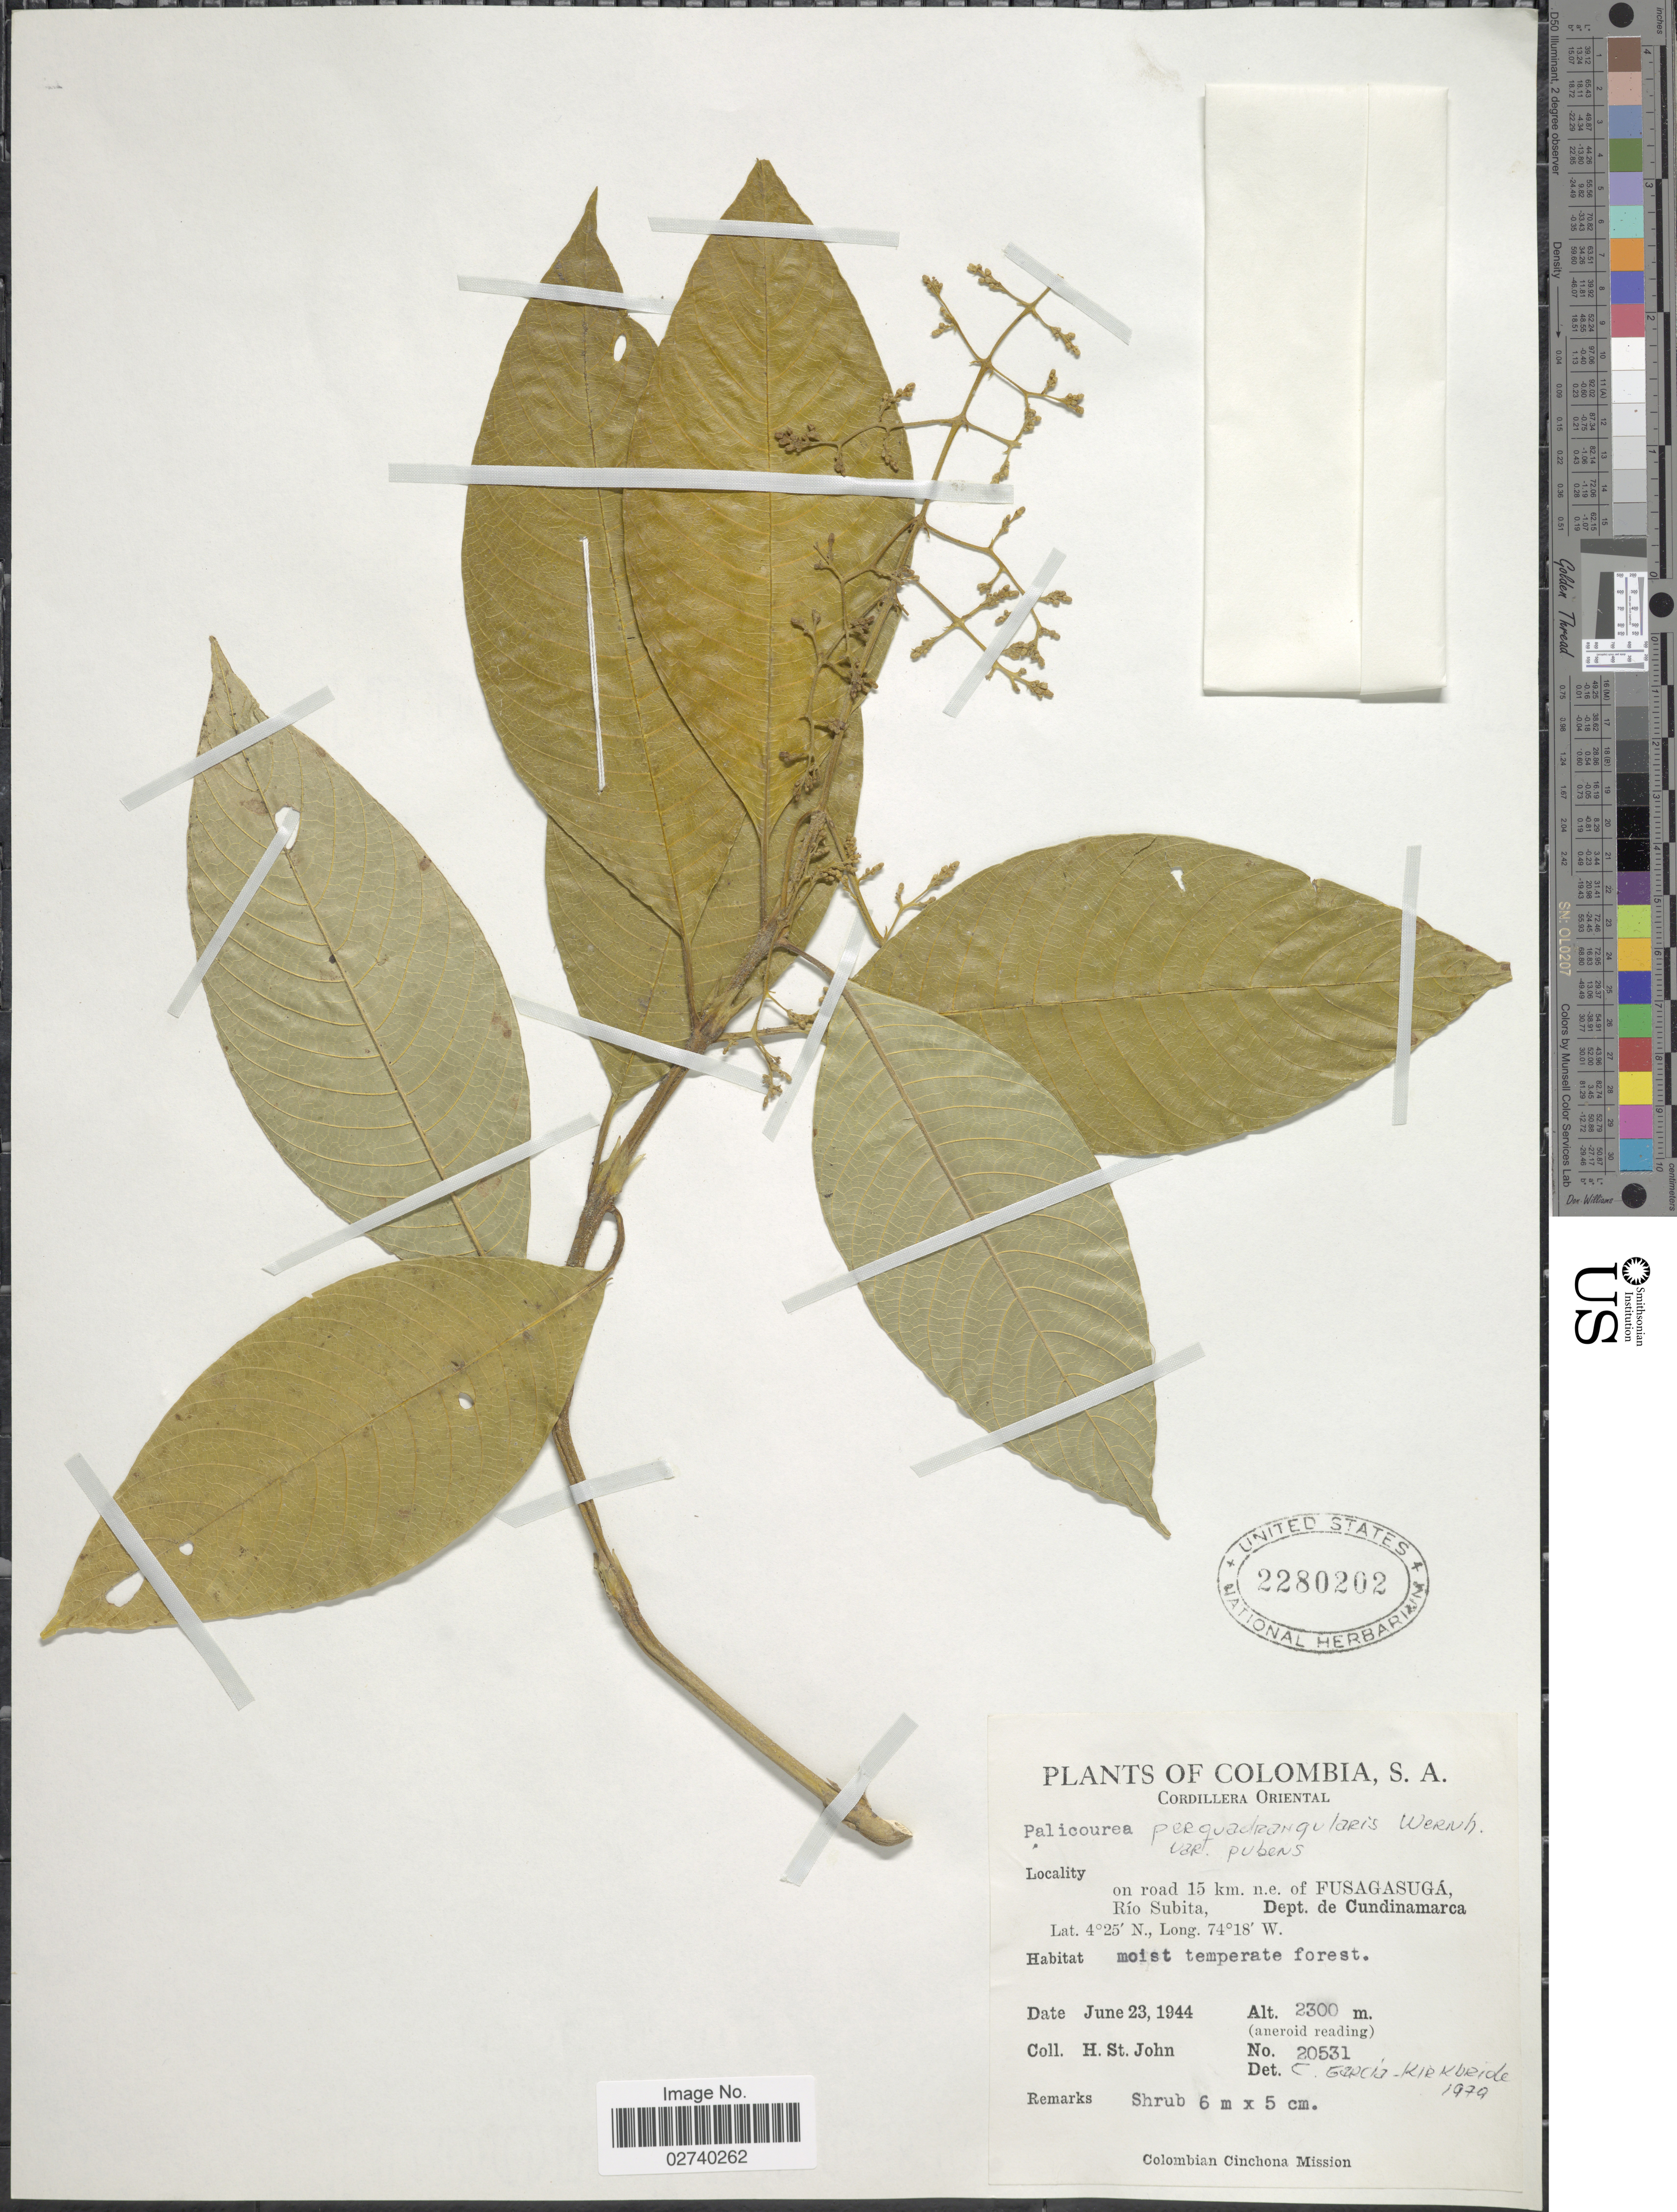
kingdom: Plantae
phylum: Tracheophyta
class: Magnoliopsida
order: Gentianales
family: Rubiaceae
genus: Palicourea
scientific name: Palicourea perquadrangularis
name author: Wernham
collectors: H. St. John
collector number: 20531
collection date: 1944-06-23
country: Colombia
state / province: Cundinamarca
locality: Cordillera Oriental, on road 15 km. n.e. of Fusagasuga, Rio Subita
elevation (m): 2300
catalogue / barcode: US 2280202